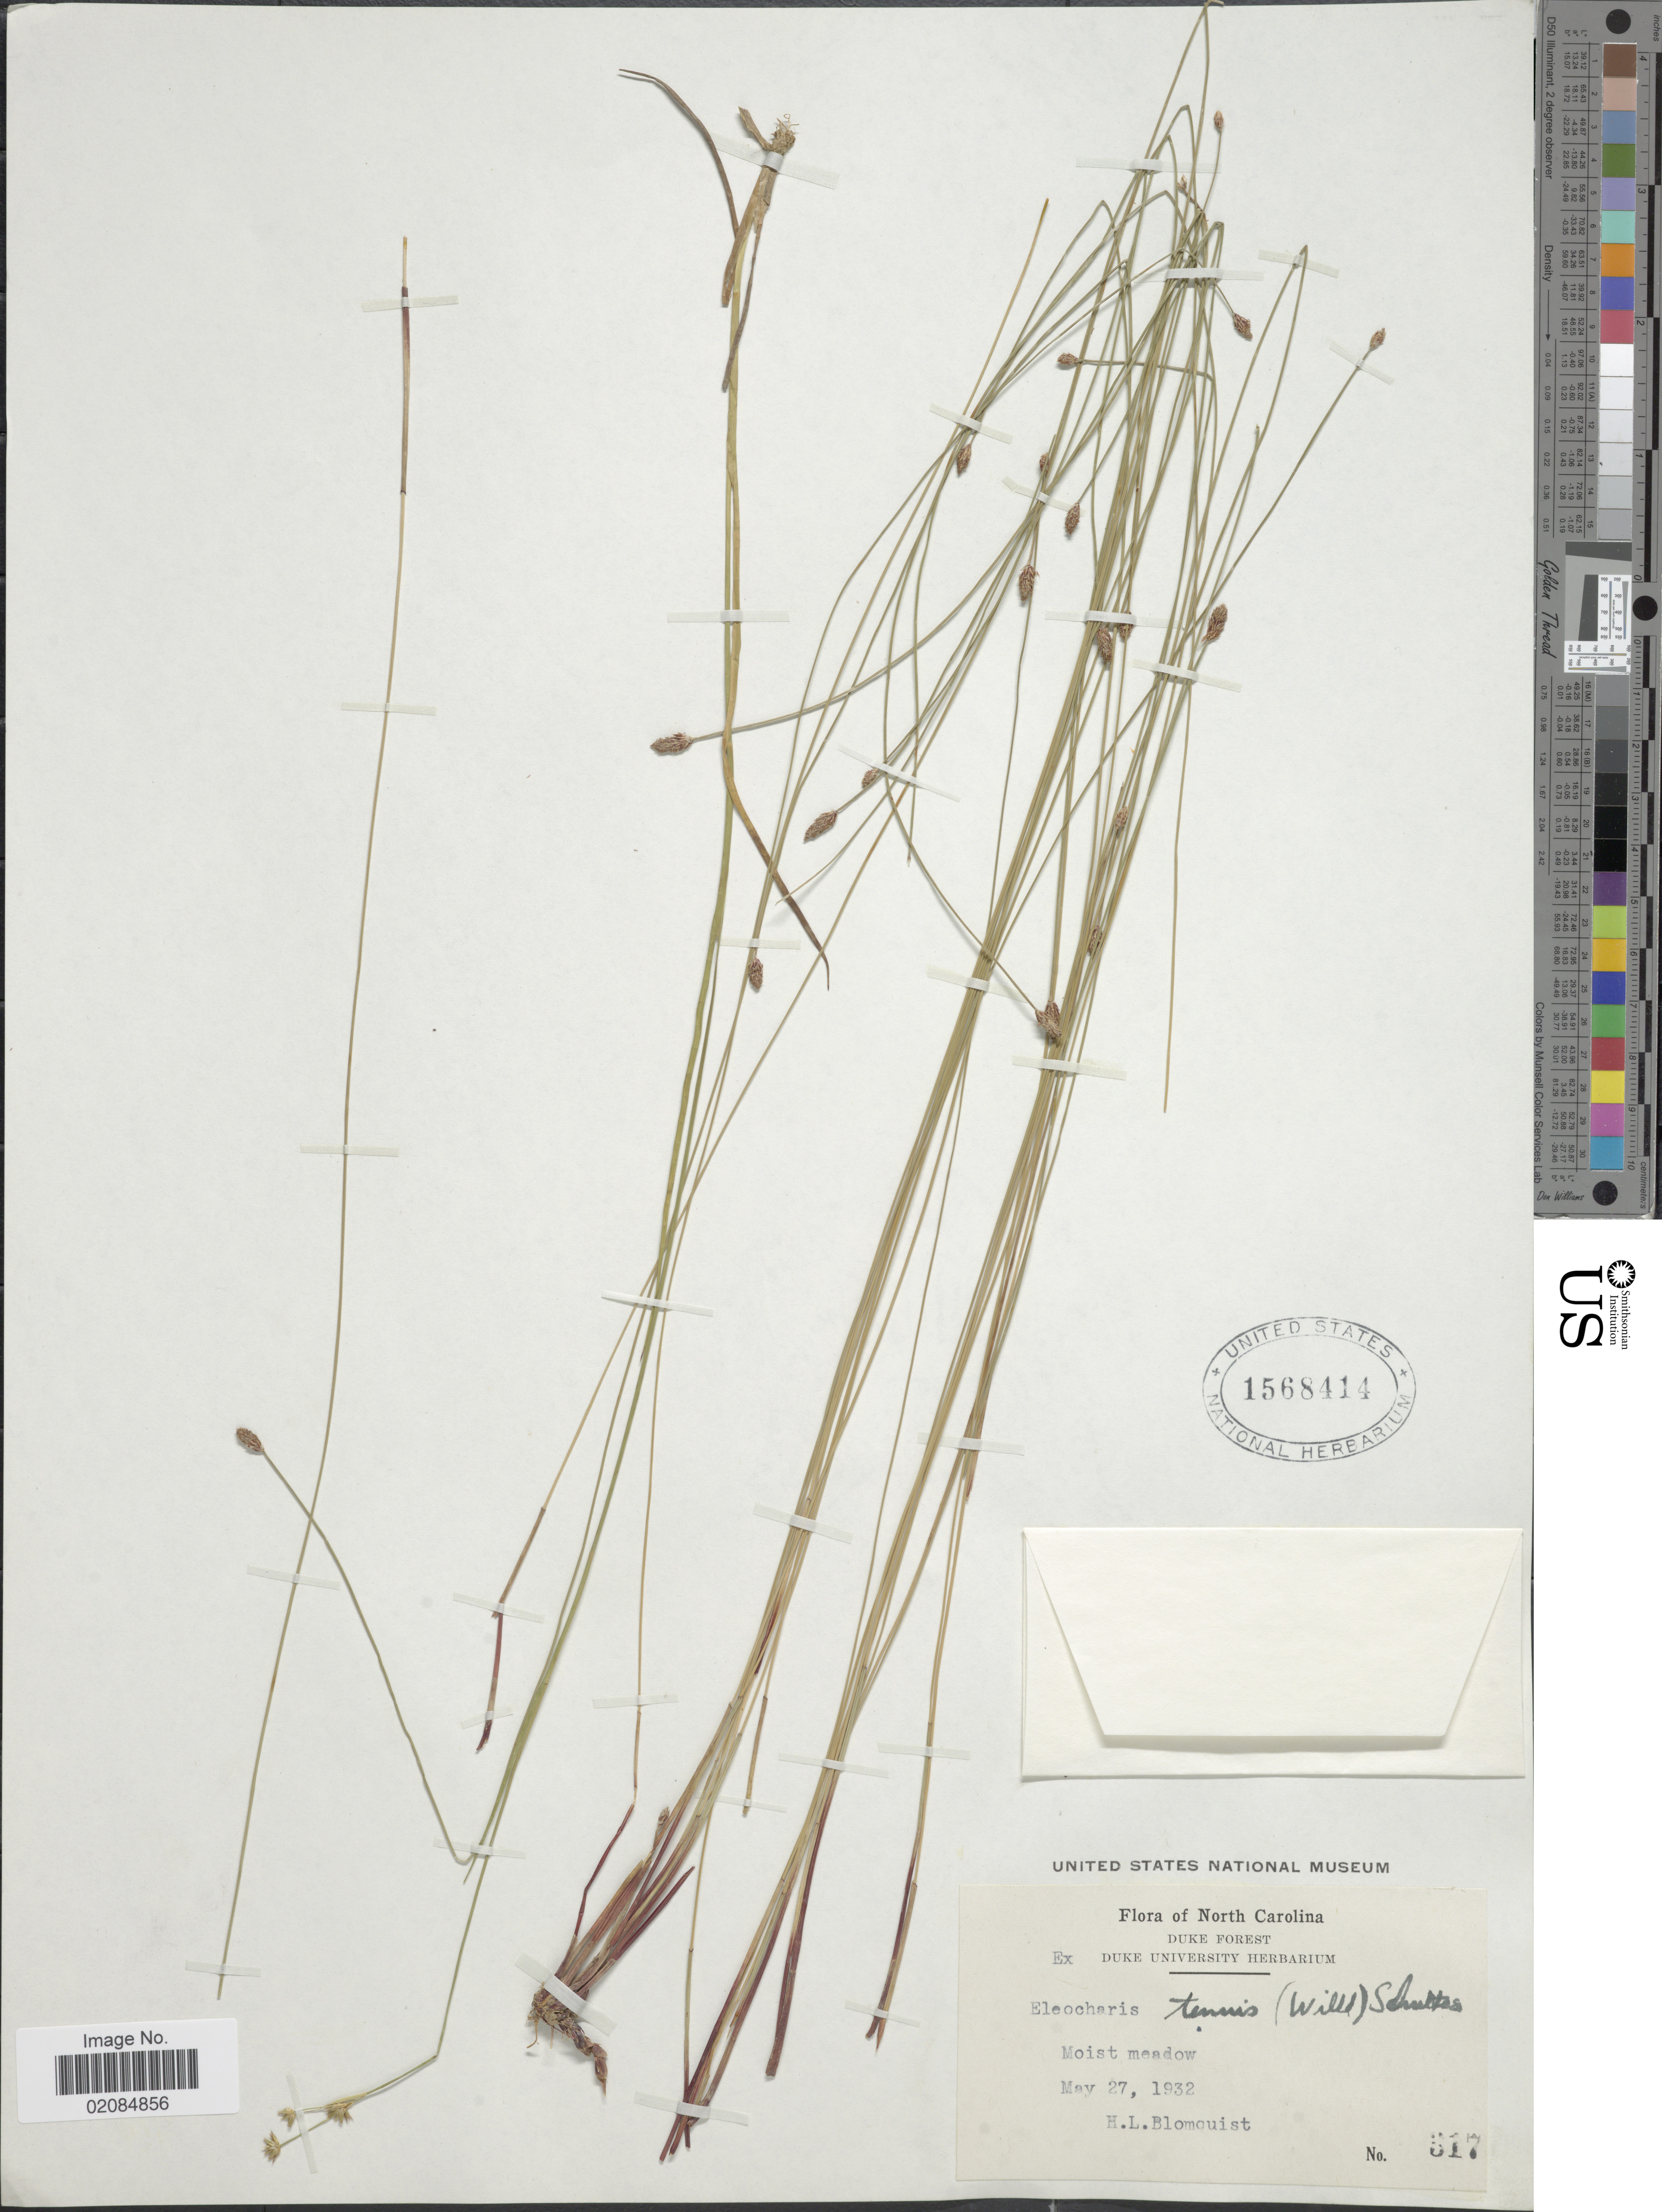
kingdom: Plantae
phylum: Tracheophyta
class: Liliopsida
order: Poales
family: Cyperaceae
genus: Eleocharis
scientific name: Eleocharis tenuis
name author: (Willd.) Schult.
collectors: H. Blomquist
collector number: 517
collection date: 1932-05-27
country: United States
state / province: North Carolina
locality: Moist meadow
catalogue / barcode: US 1568414